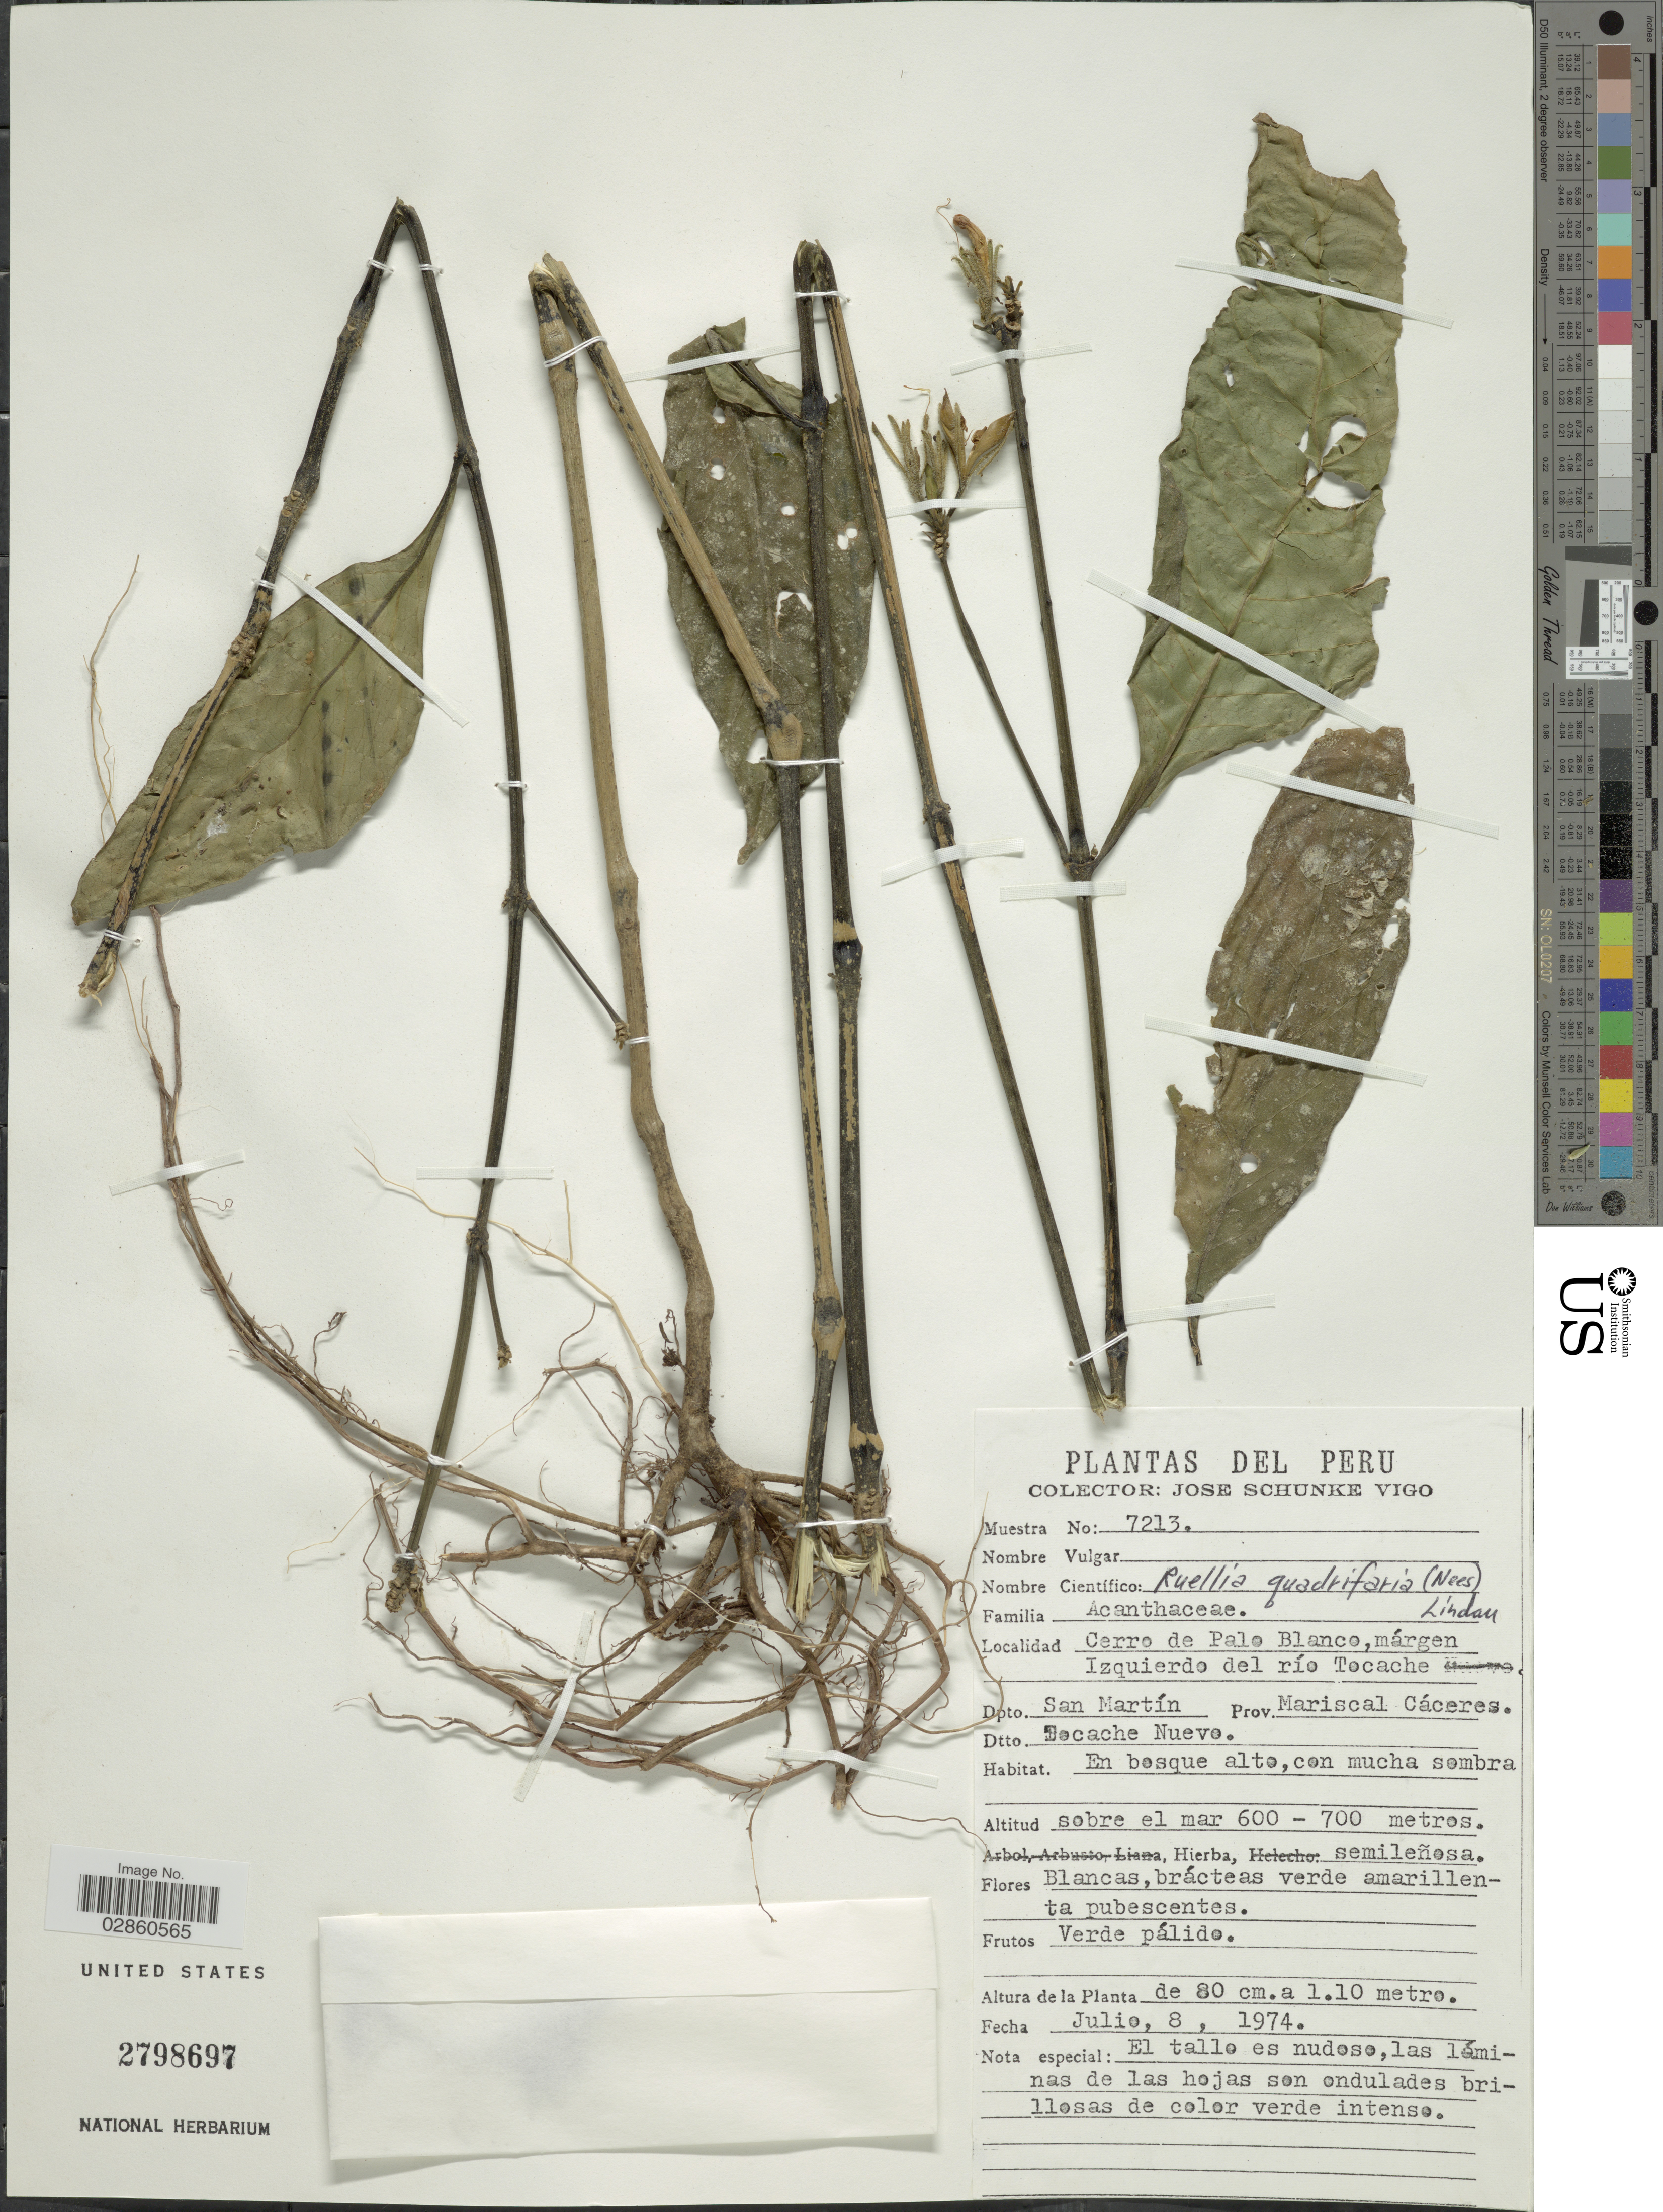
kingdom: Plantae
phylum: Tracheophyta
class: Magnoliopsida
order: Lamiales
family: Acanthaceae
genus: Ruellia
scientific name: Ruellia glischrocalyx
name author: Lindau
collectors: J. Schunke Vigo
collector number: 7213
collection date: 1974-07-08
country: Peru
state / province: San Martín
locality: Cerro de Palo Blanco, márgen Izquierdo del río Tocache. Dpto. San Martín. Prov. Mariscal Cáceres. Dtto. Tocache Nuevo.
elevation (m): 600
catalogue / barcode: US 2798697